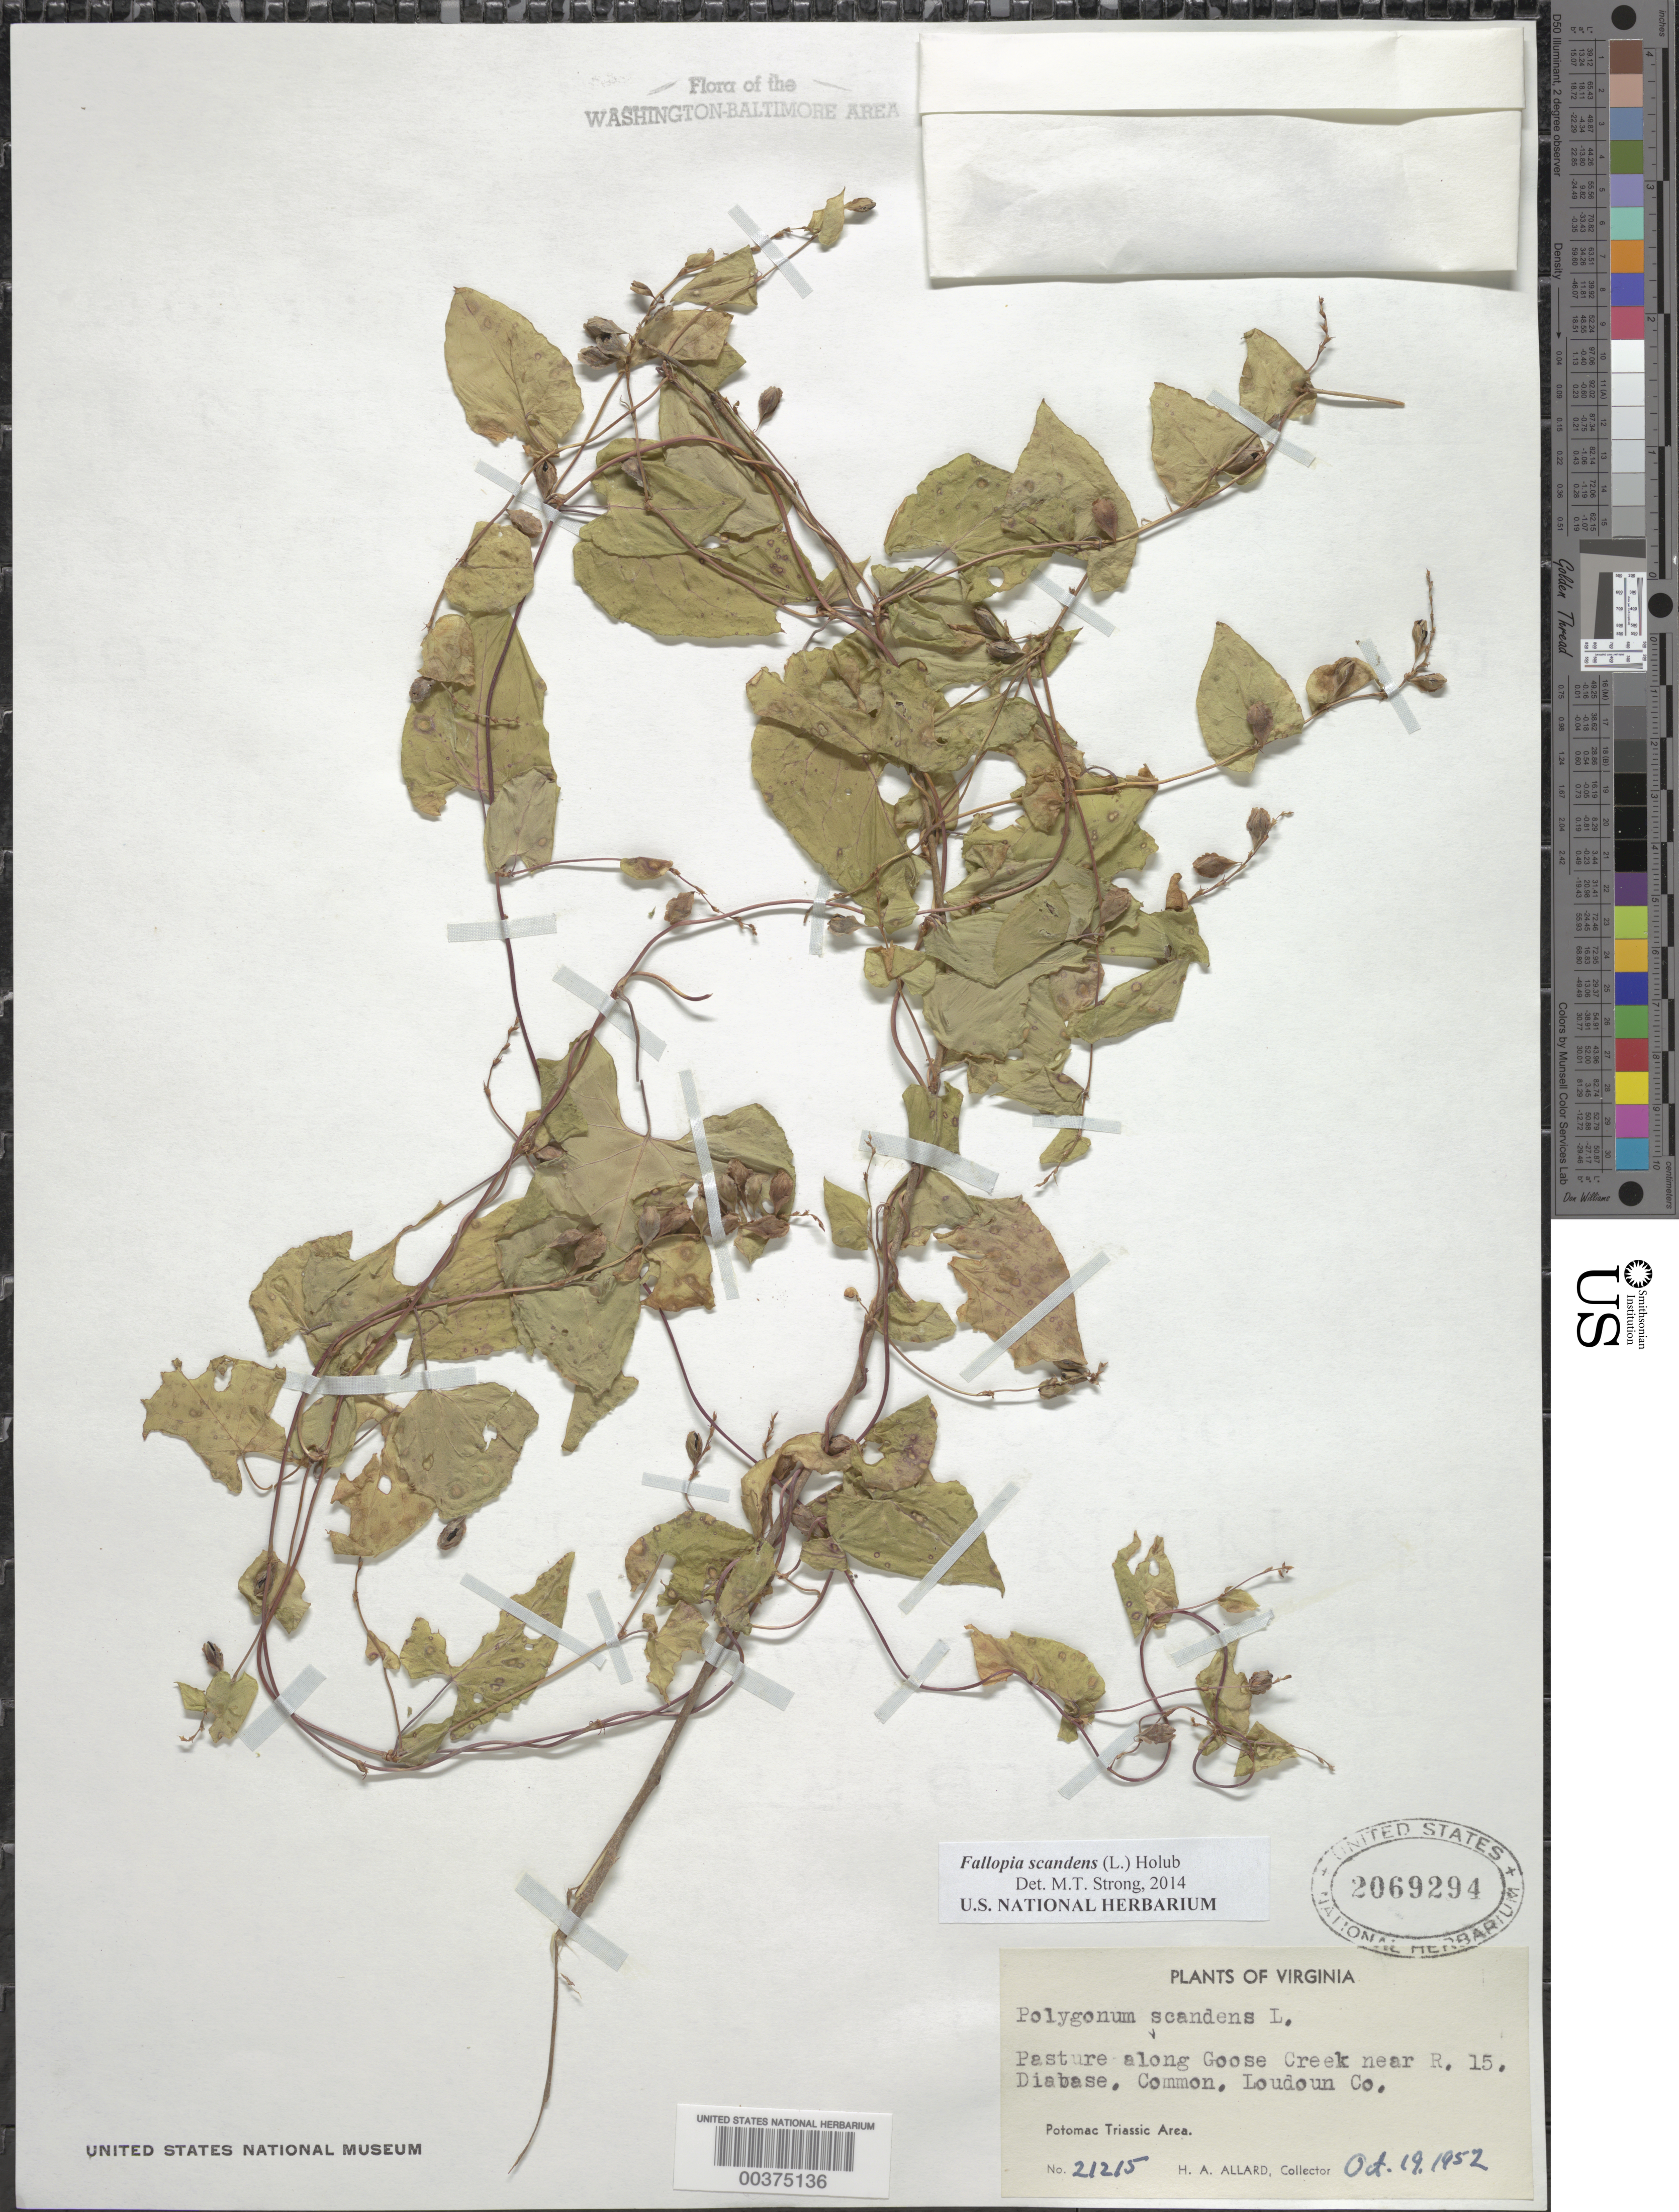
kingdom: Plantae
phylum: Tracheophyta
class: Magnoliopsida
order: Caryophyllales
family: Polygonaceae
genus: Fallopia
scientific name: Fallopia scandens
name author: (L.) Holub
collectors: H. A. Allard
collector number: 21215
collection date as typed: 19 Oct 1952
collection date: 1952-10-19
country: United States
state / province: Virginia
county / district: Loudoun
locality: Goose Creek near Route 15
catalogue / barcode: US 2069294